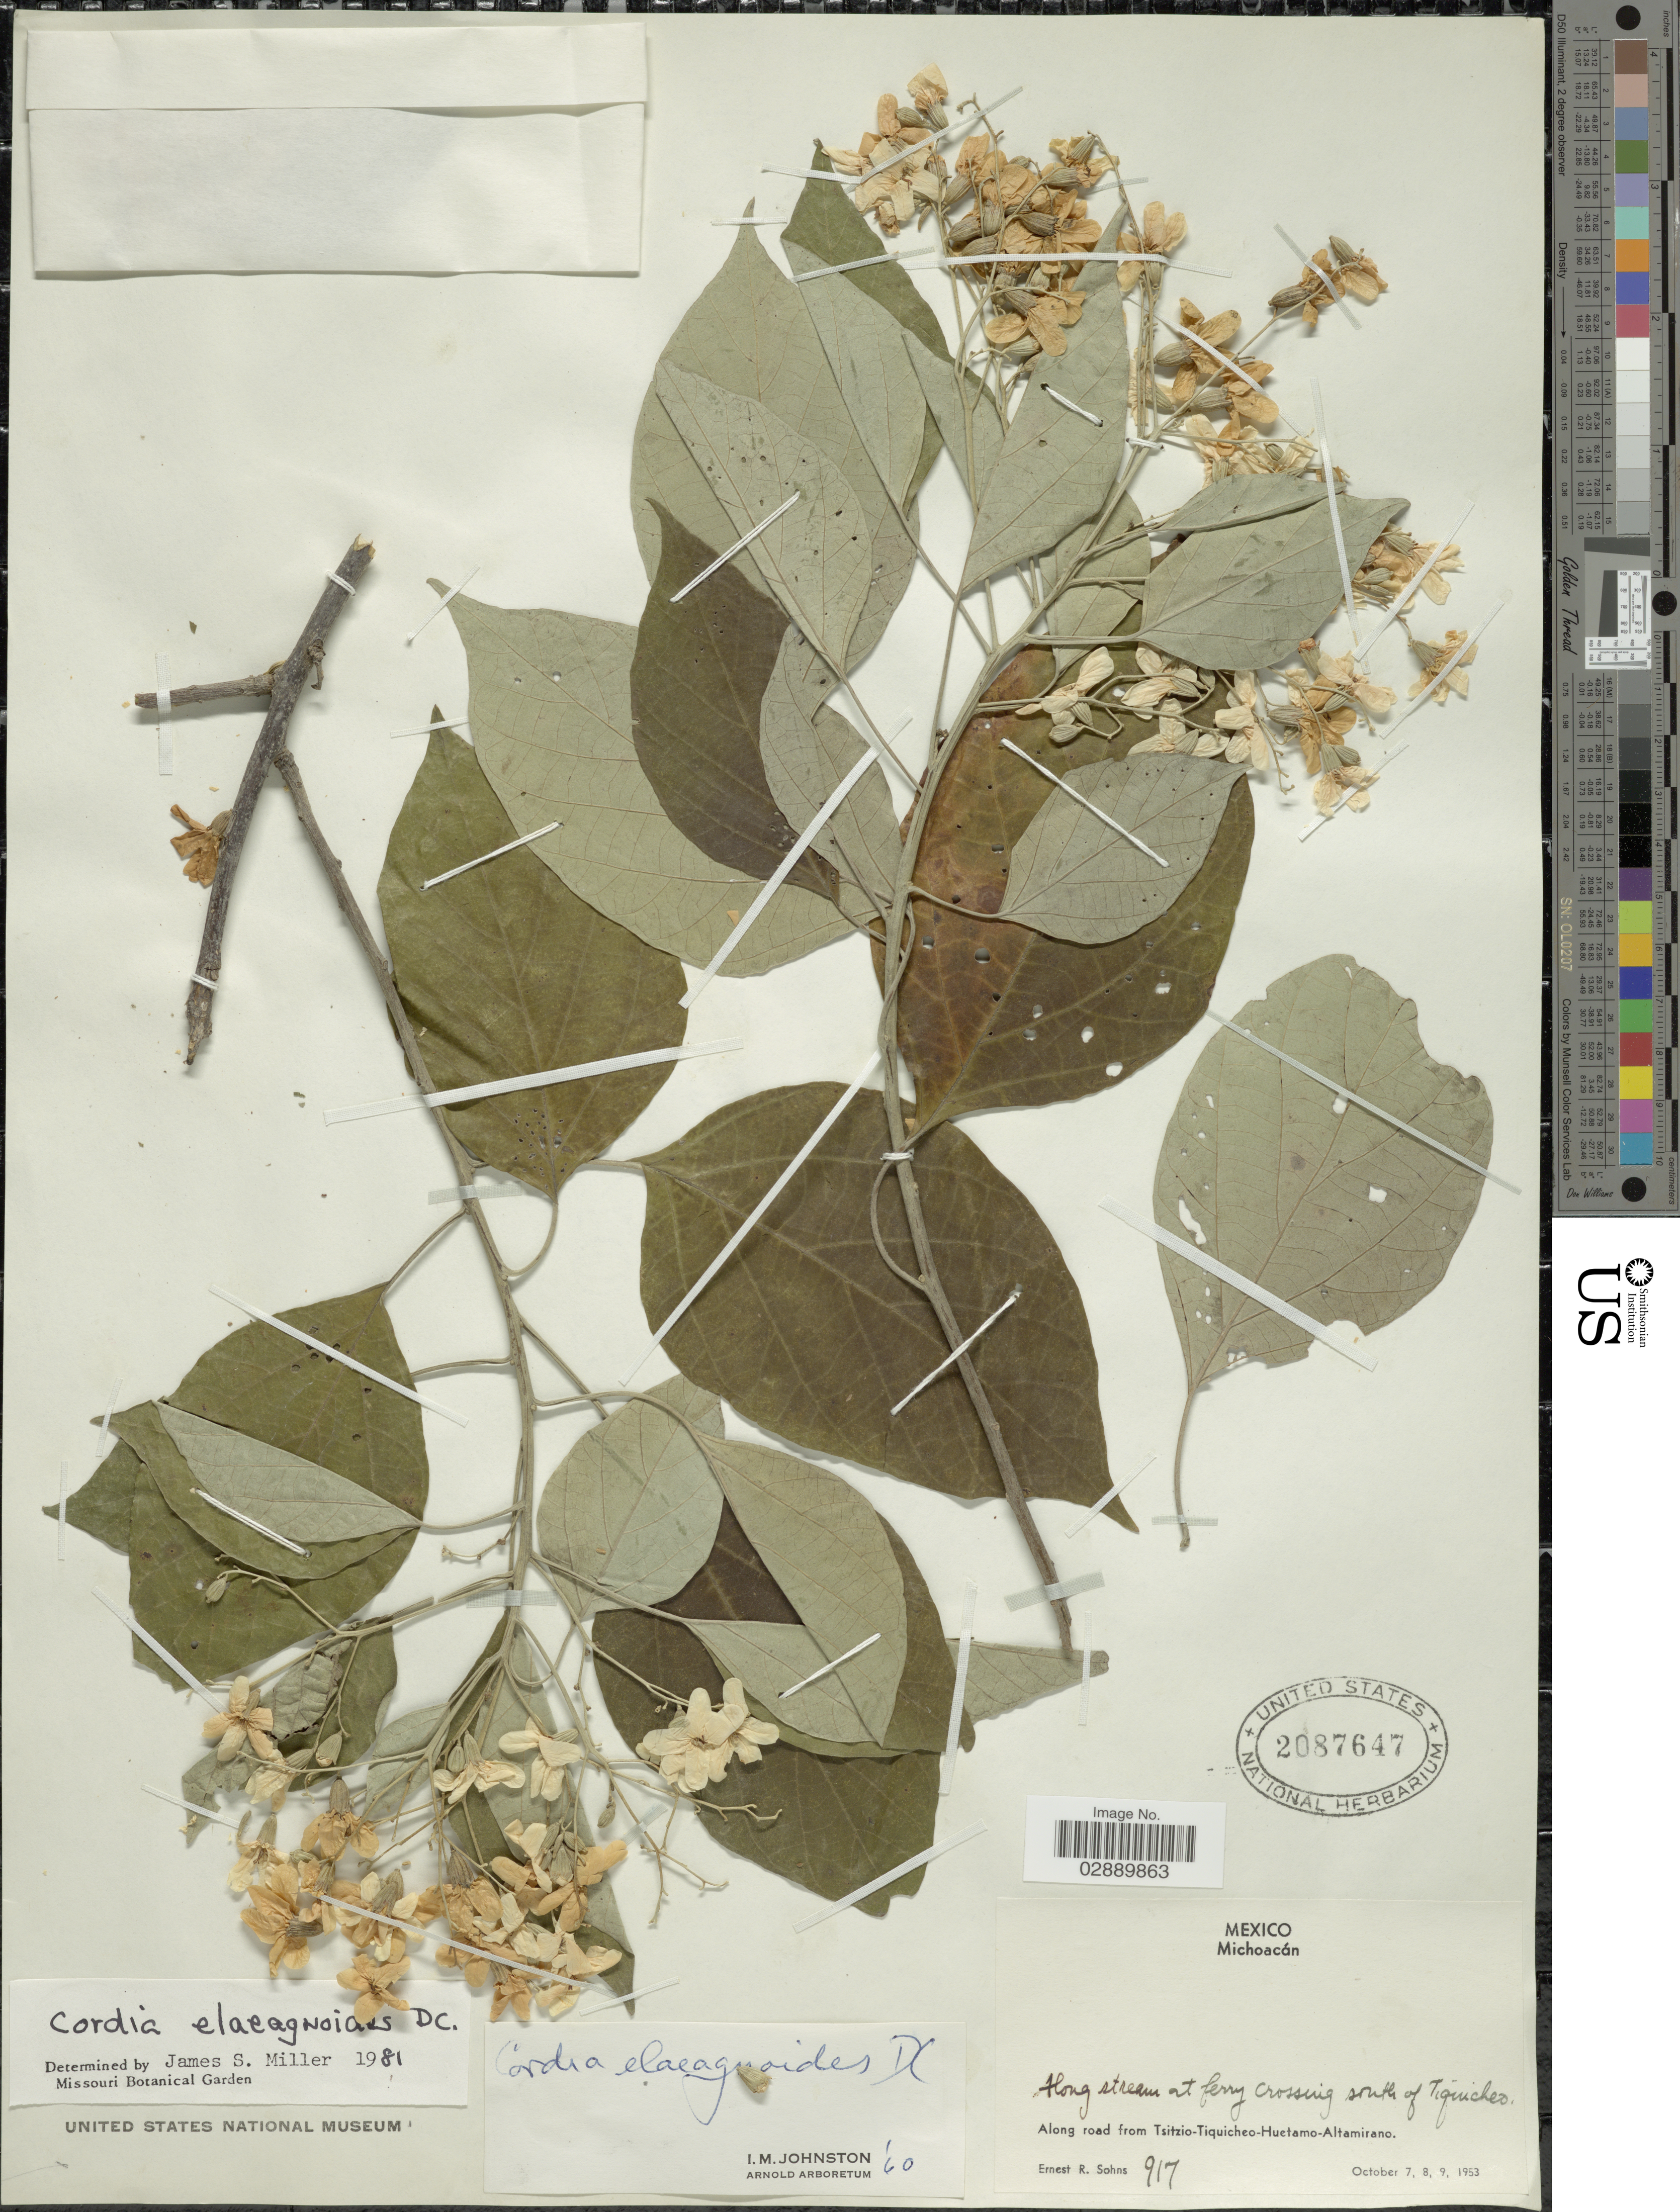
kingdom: Plantae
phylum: Tracheophyta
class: Magnoliopsida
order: Boraginales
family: Cordiaceae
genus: Cordia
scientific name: Cordia elaeagnoides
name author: A. DC.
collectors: E. R. Sohns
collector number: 917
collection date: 1953-10-07/1953-10-09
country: Mexico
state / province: Michoacán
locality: Along stream at ferry crossing south of Tiquicheo. Along road from Tsitzio-Tiquicheo-Huetamo-Altamirano.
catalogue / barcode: US 2087647